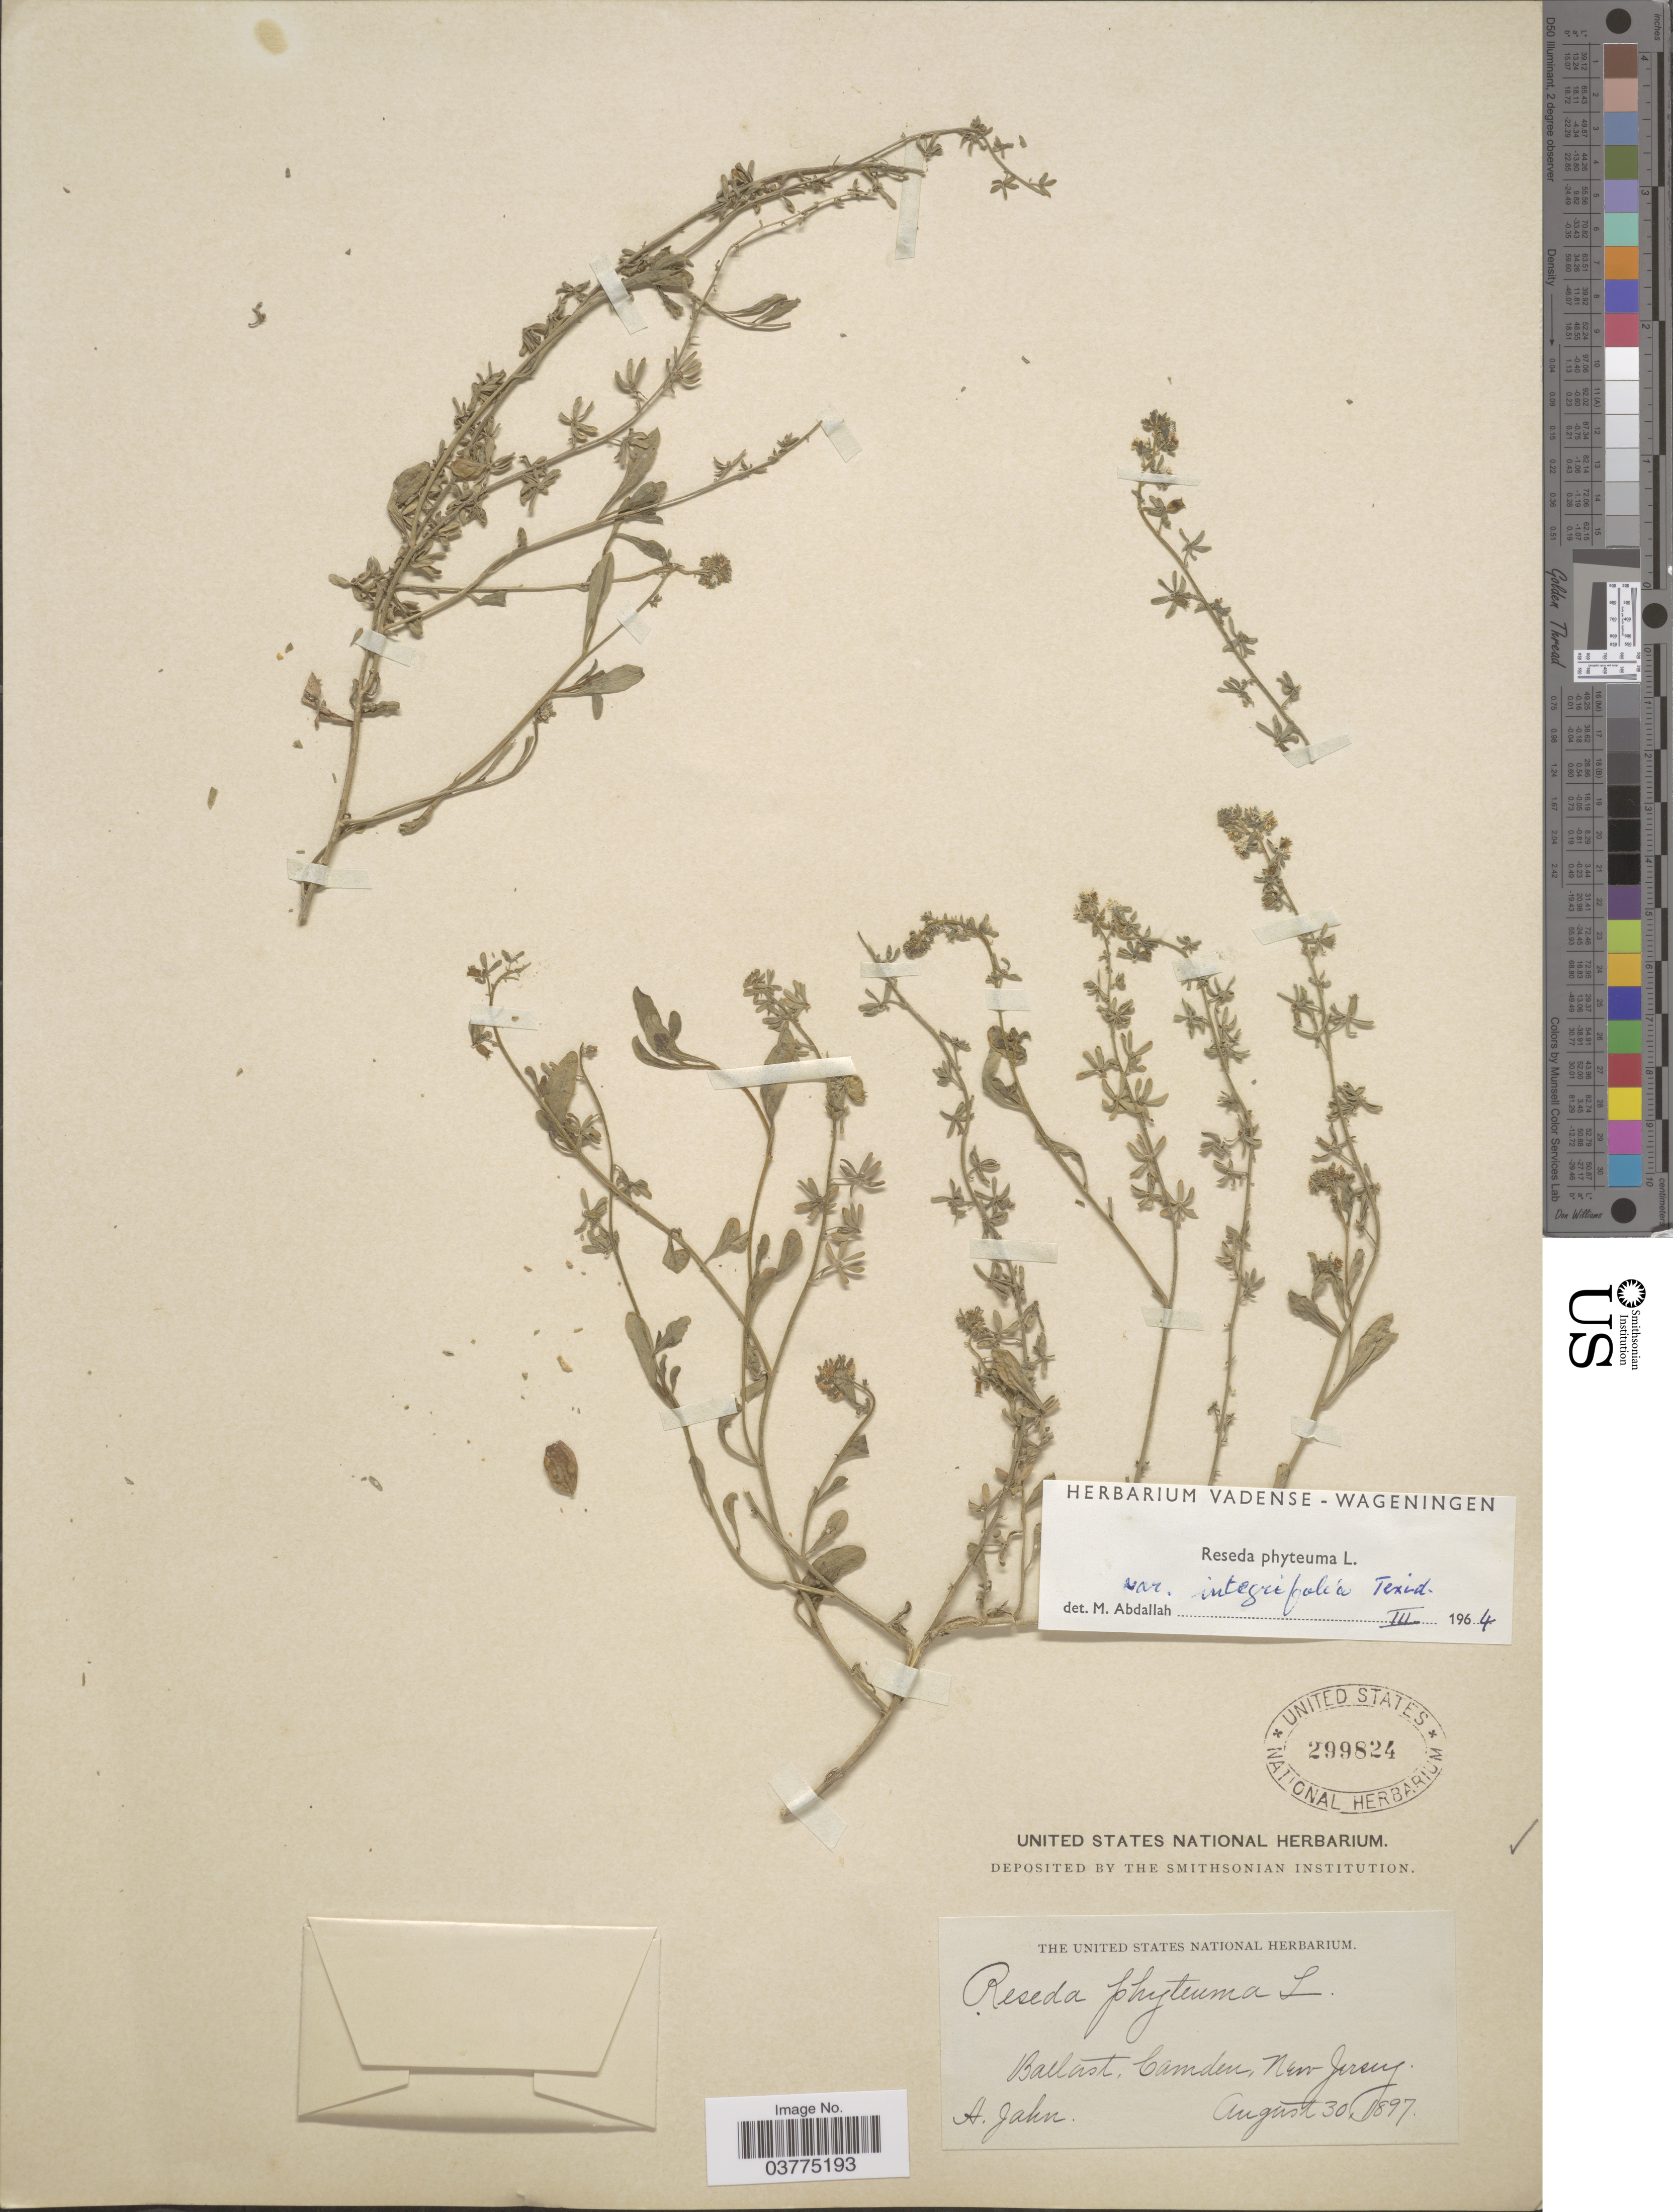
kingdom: Plantae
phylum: Tracheophyta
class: Magnoliopsida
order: Brassicales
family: Resedaceae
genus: Reseda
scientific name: Reseda phyteuma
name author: L.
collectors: A. Jahn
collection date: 1897-08-30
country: United States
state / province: New Jersey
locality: Ballast, Camden.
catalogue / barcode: US 299824